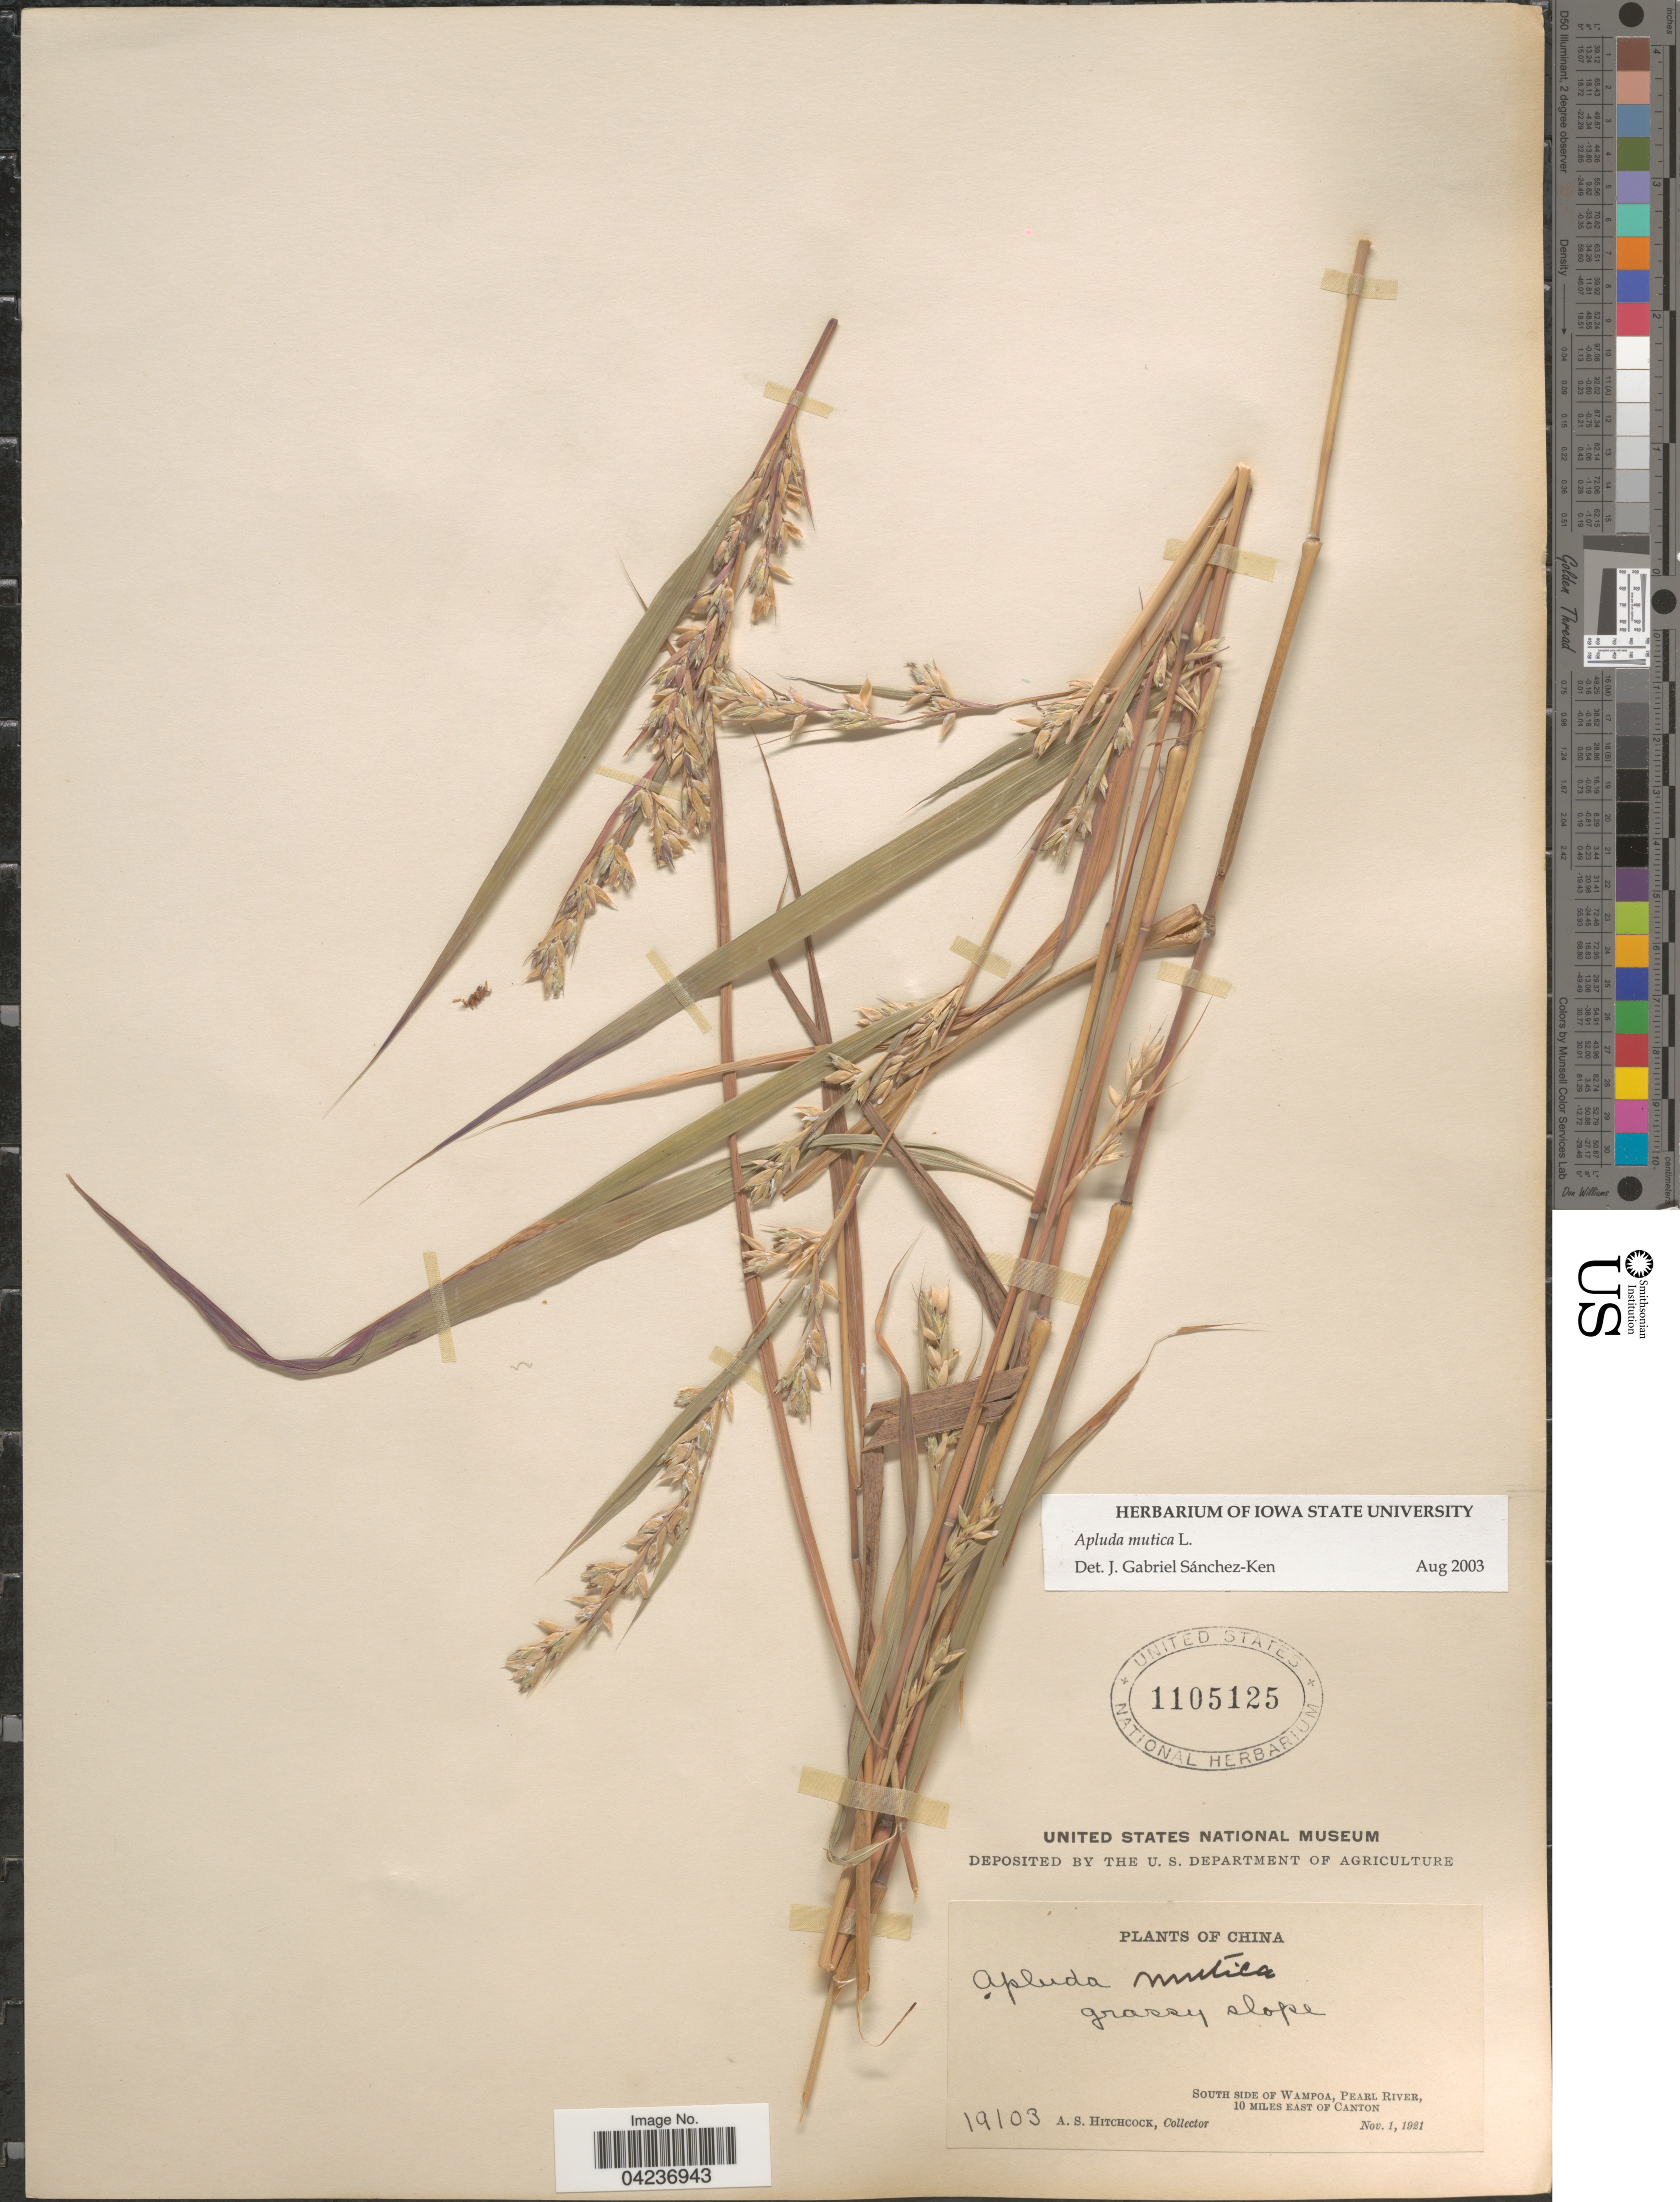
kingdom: Plantae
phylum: Tracheophyta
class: Liliopsida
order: Poales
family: Poaceae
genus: Apluda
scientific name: Apluda mutica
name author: L.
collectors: A. S. Hitchcock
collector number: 19103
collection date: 1921-11-01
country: China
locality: South side of Wampoa, Pearl River, 10 miles East of Canton.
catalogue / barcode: US 1105125